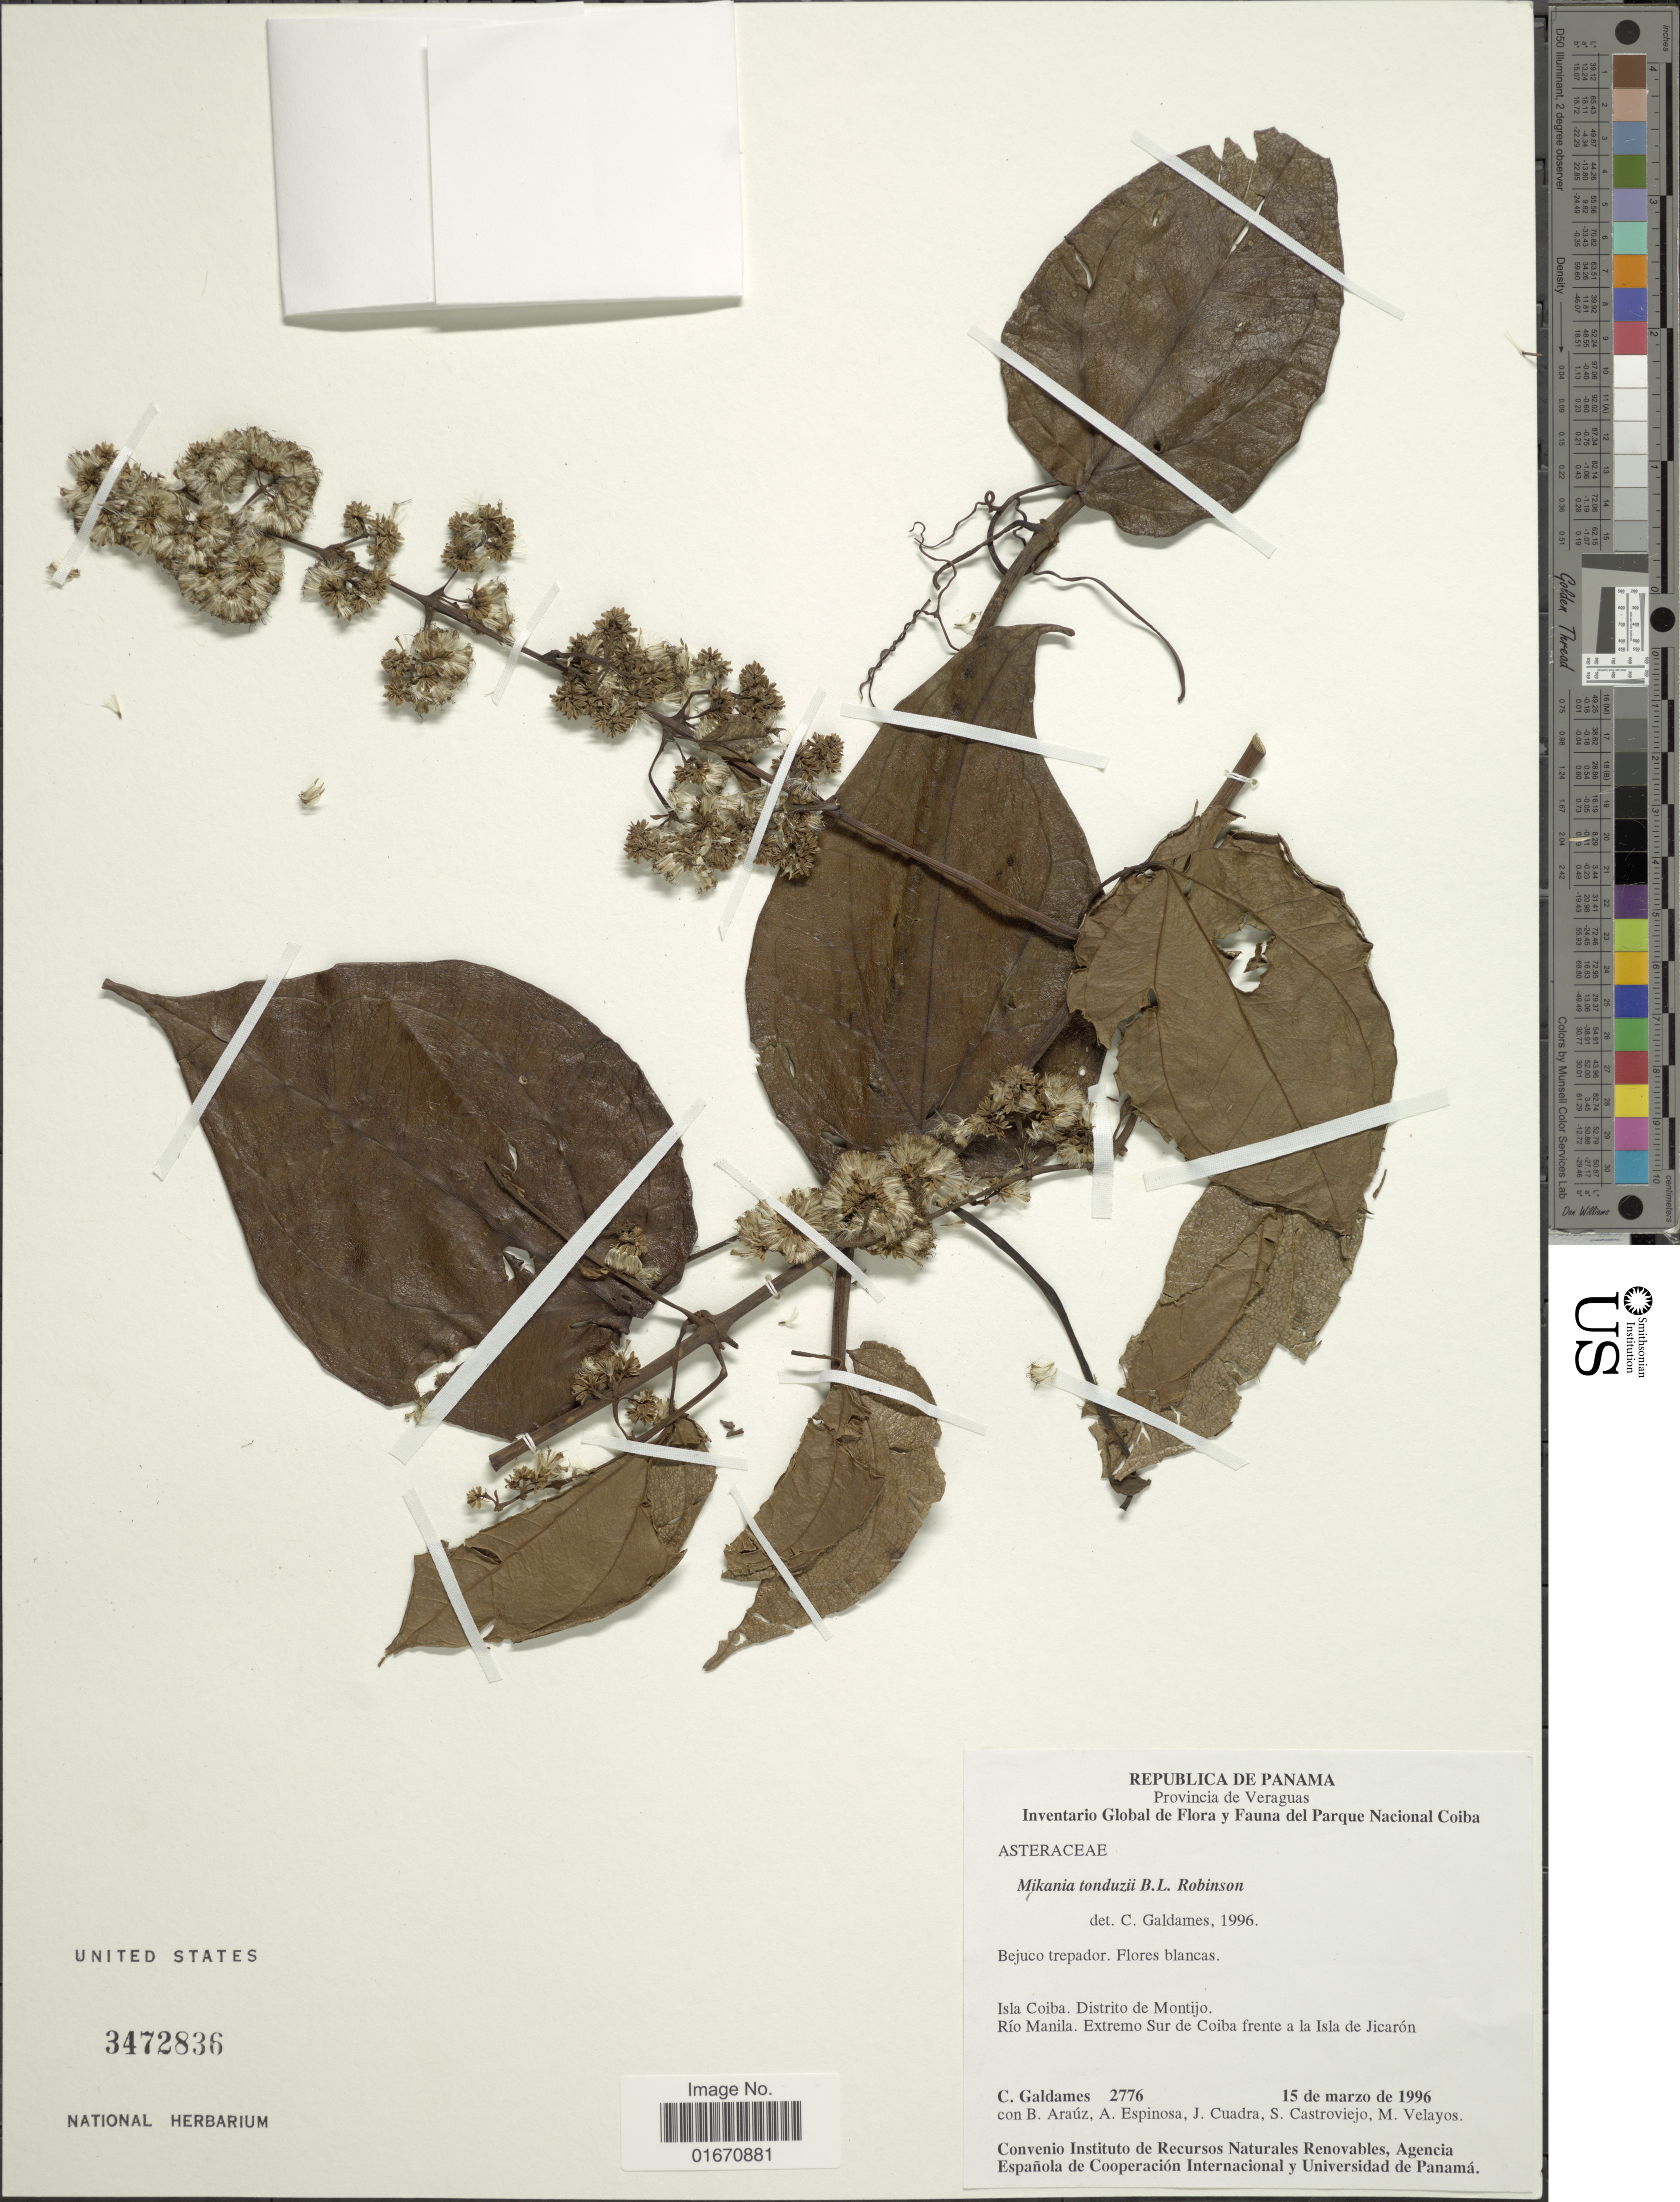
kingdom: Plantae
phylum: Tracheophyta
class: Magnoliopsida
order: Asterales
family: Asteraceae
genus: Mikania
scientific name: Mikania tonduzii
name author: B.L. Rob.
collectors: C. Galdames, B. Araúz, A. Espinosa, J. Cuadra & et al.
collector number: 2776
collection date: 1996-03-15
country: Panama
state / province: Veraguas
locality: Republica de Panama, Isla Coiba, Distrito de Montijo, Rio Manila, Extremo Sur de Coiba frente a la Isla de Jicaron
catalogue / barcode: US 3472836